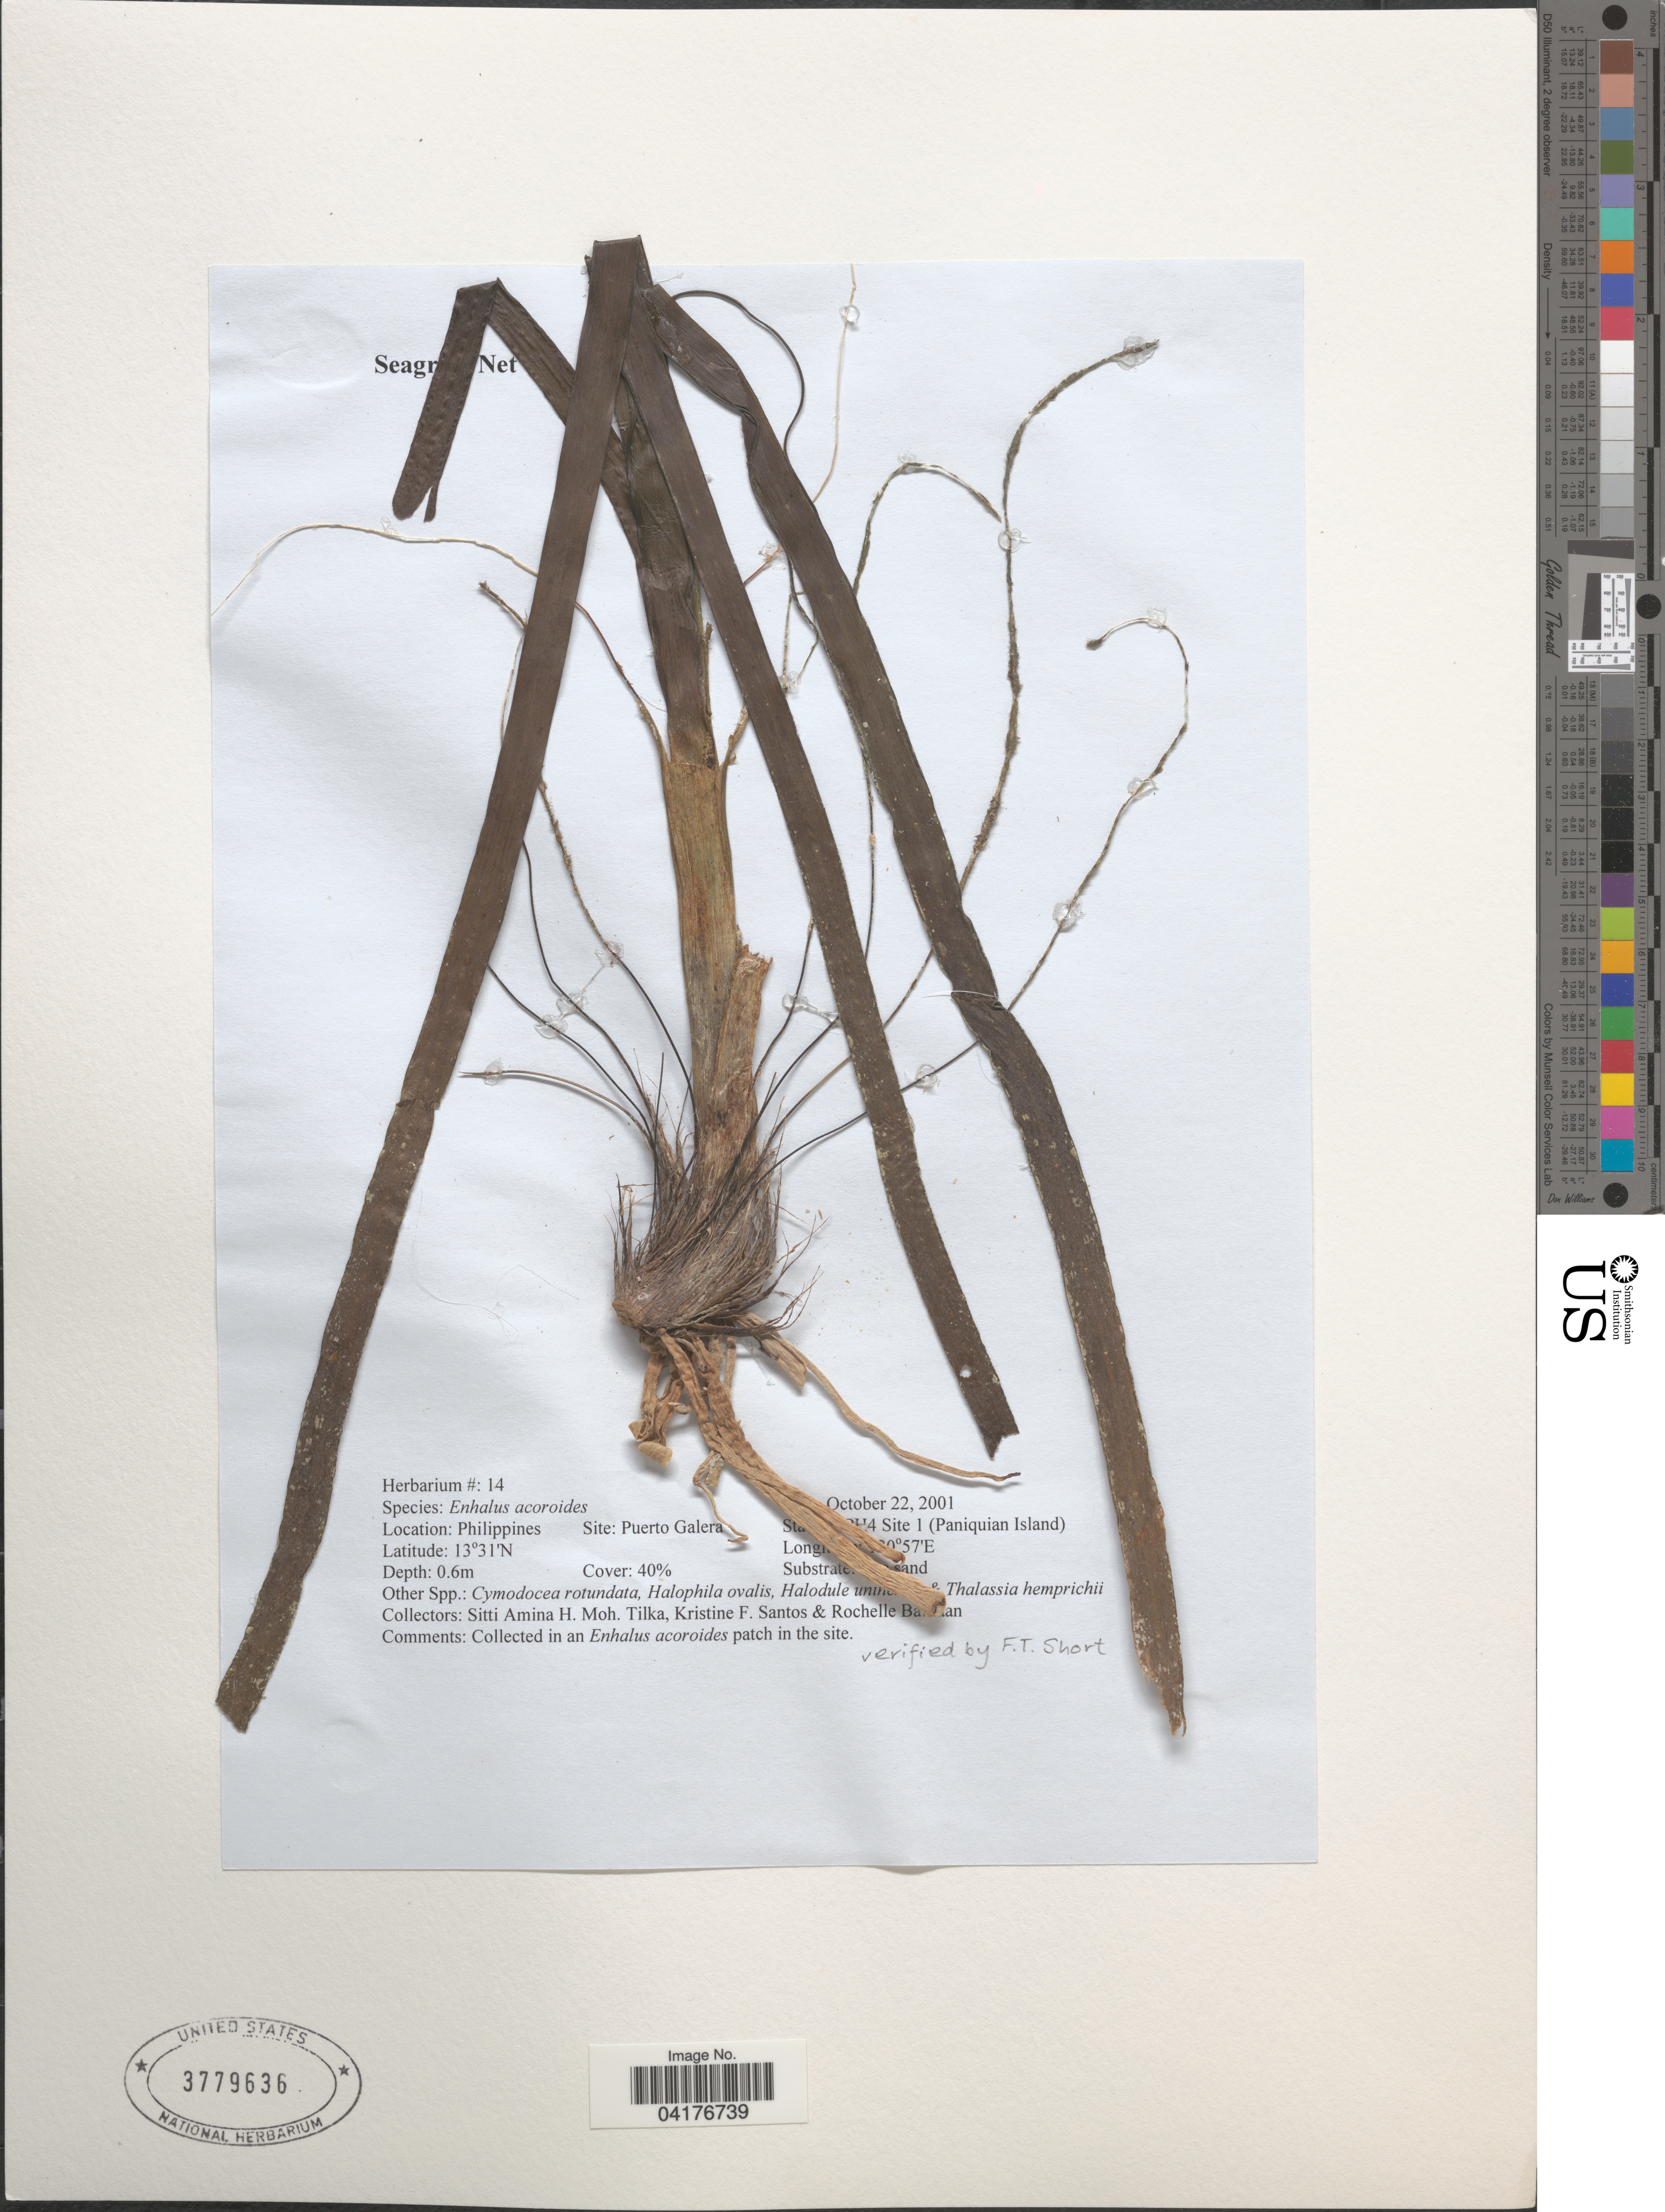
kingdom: Plantae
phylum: Tracheophyta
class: Liliopsida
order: Alismatales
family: Hydrocharitaceae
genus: Enhalus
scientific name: Enhalus acoroides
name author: (L. f.) Royle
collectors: S. Tilka, K. Santos & R. Balitaan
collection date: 2001-10-22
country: Philippines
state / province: Mimaropa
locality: Site: Puerto Galera. S [illegible text]4 Site 1 (Paniquian Island).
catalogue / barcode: US 3779636